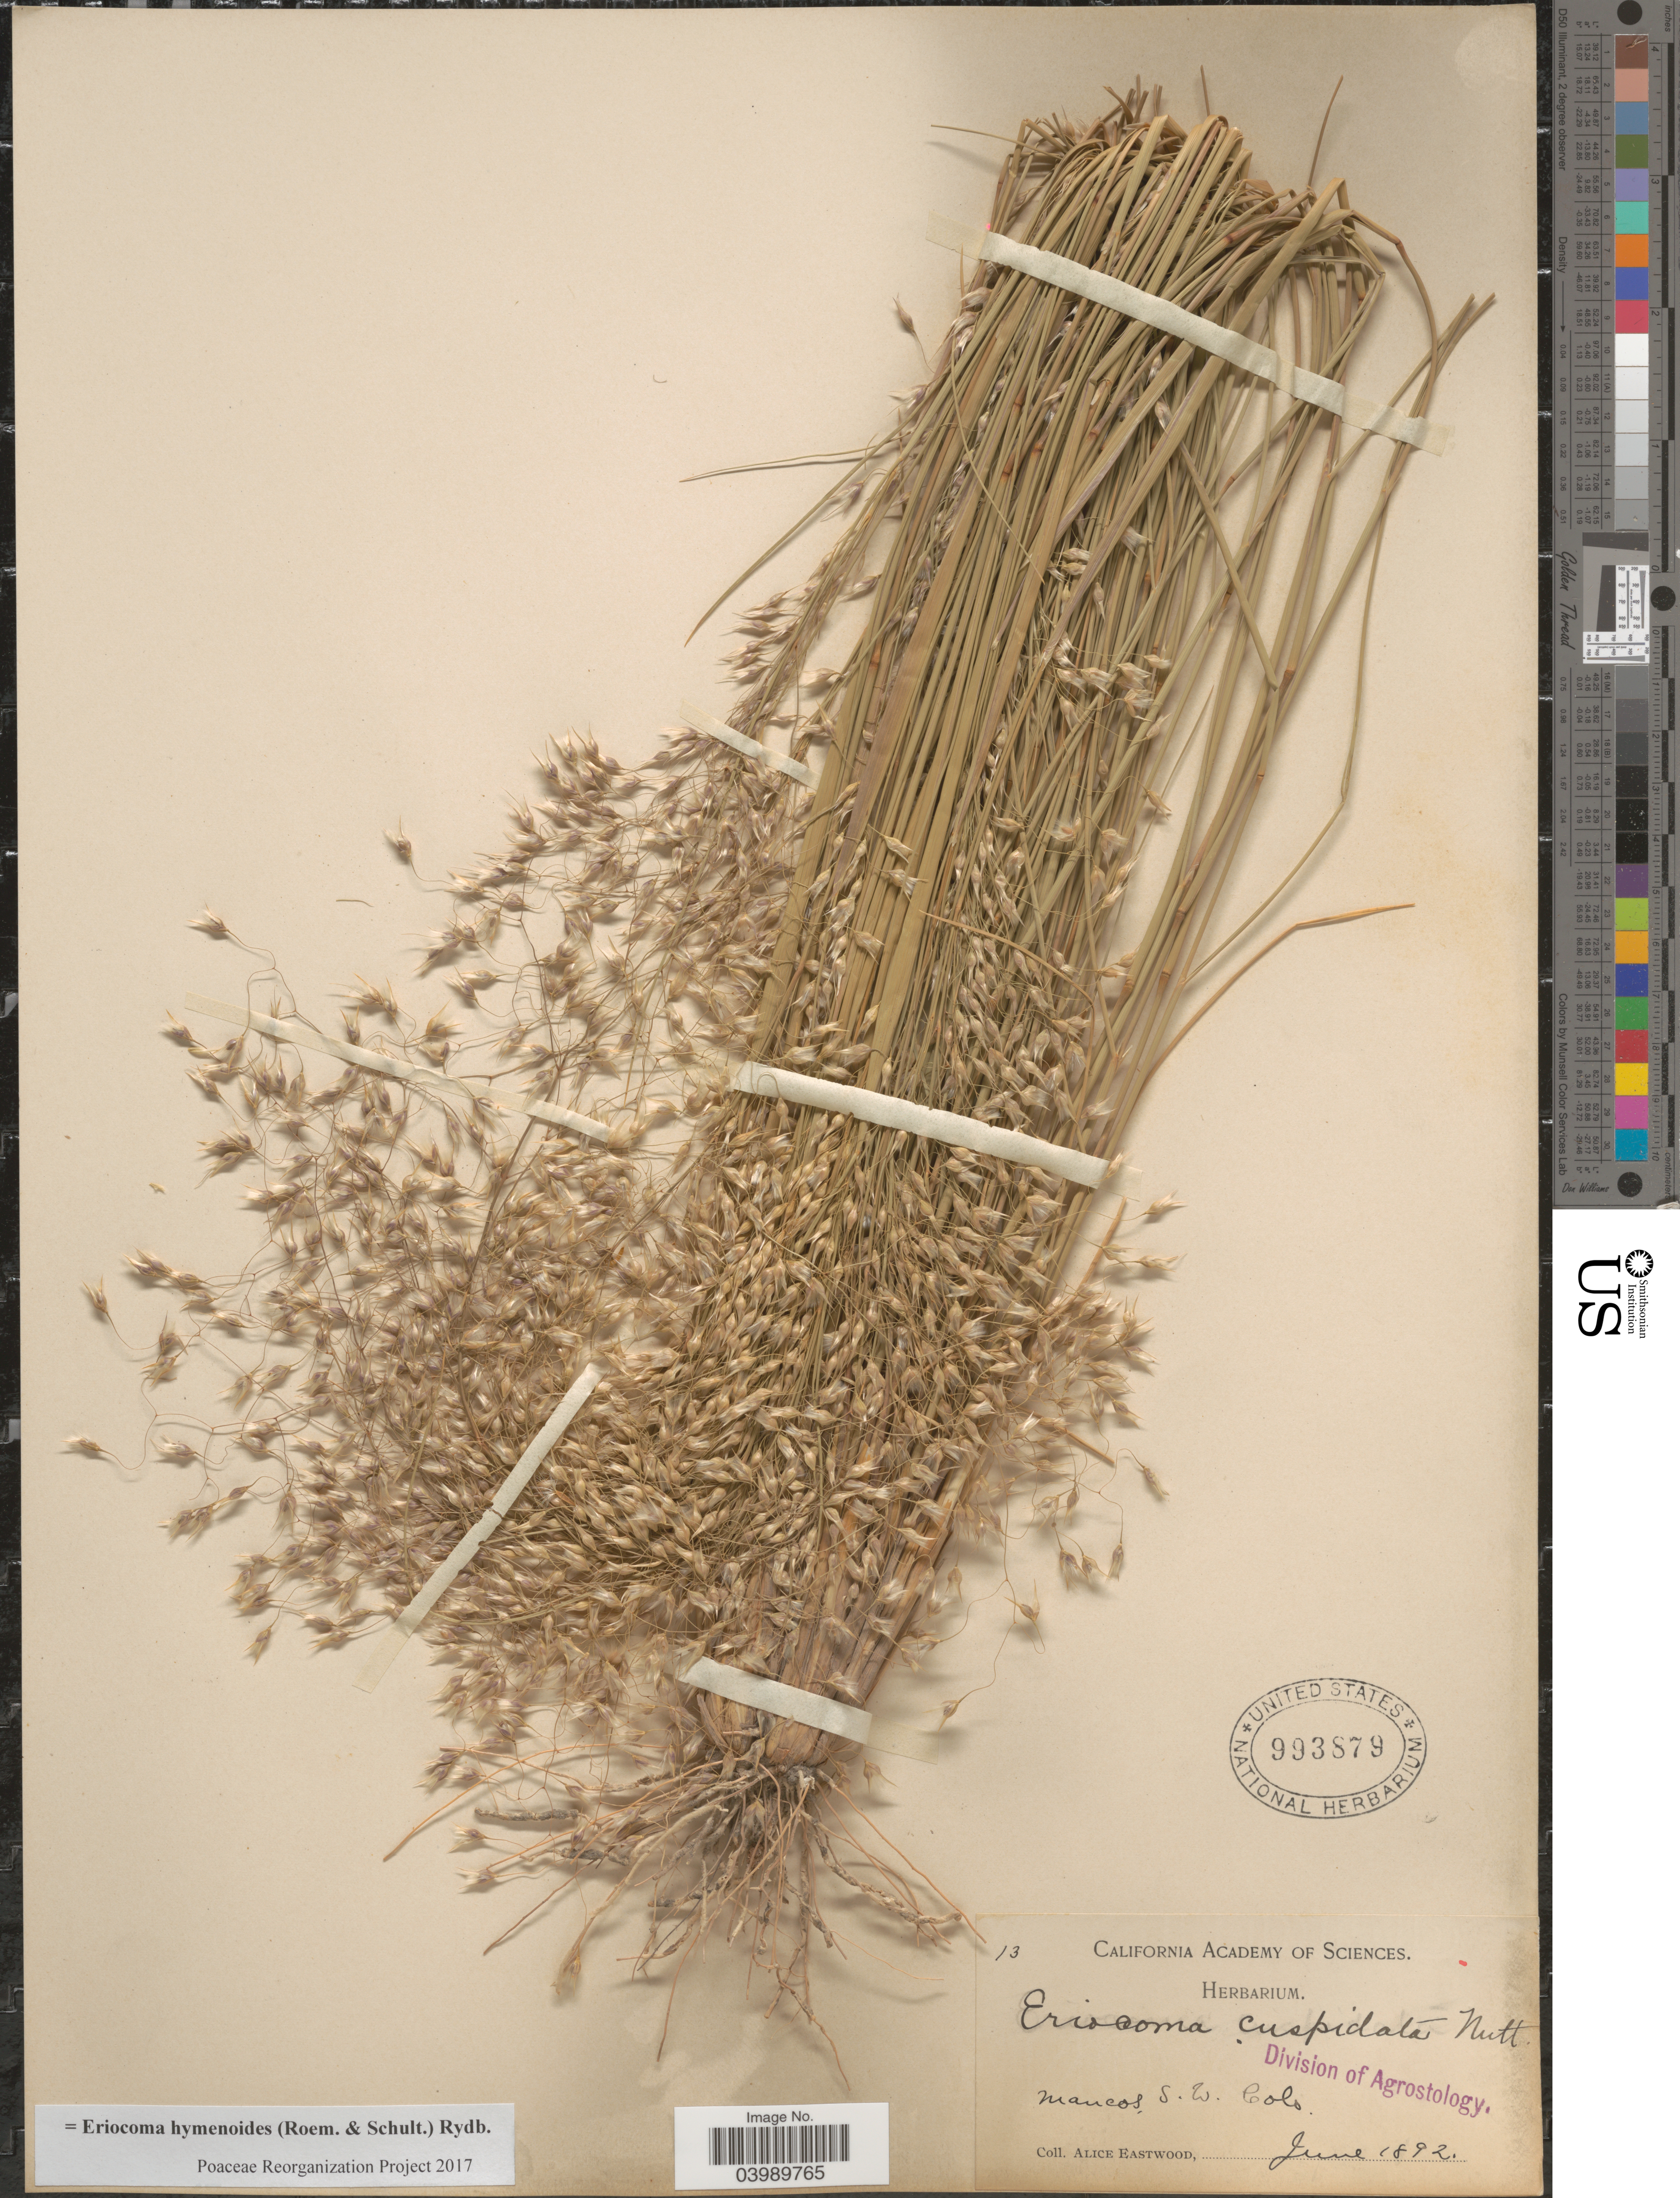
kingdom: Plantae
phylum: Tracheophyta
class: Liliopsida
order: Poales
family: Poaceae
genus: Eriocoma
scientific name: Eriocoma hymenoides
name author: (Roem. & Schult.) Rydb.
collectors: A. Eastwood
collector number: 13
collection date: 1892-06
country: United States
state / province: Colorado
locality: Mancos, S. W. Colo.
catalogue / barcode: US 993879